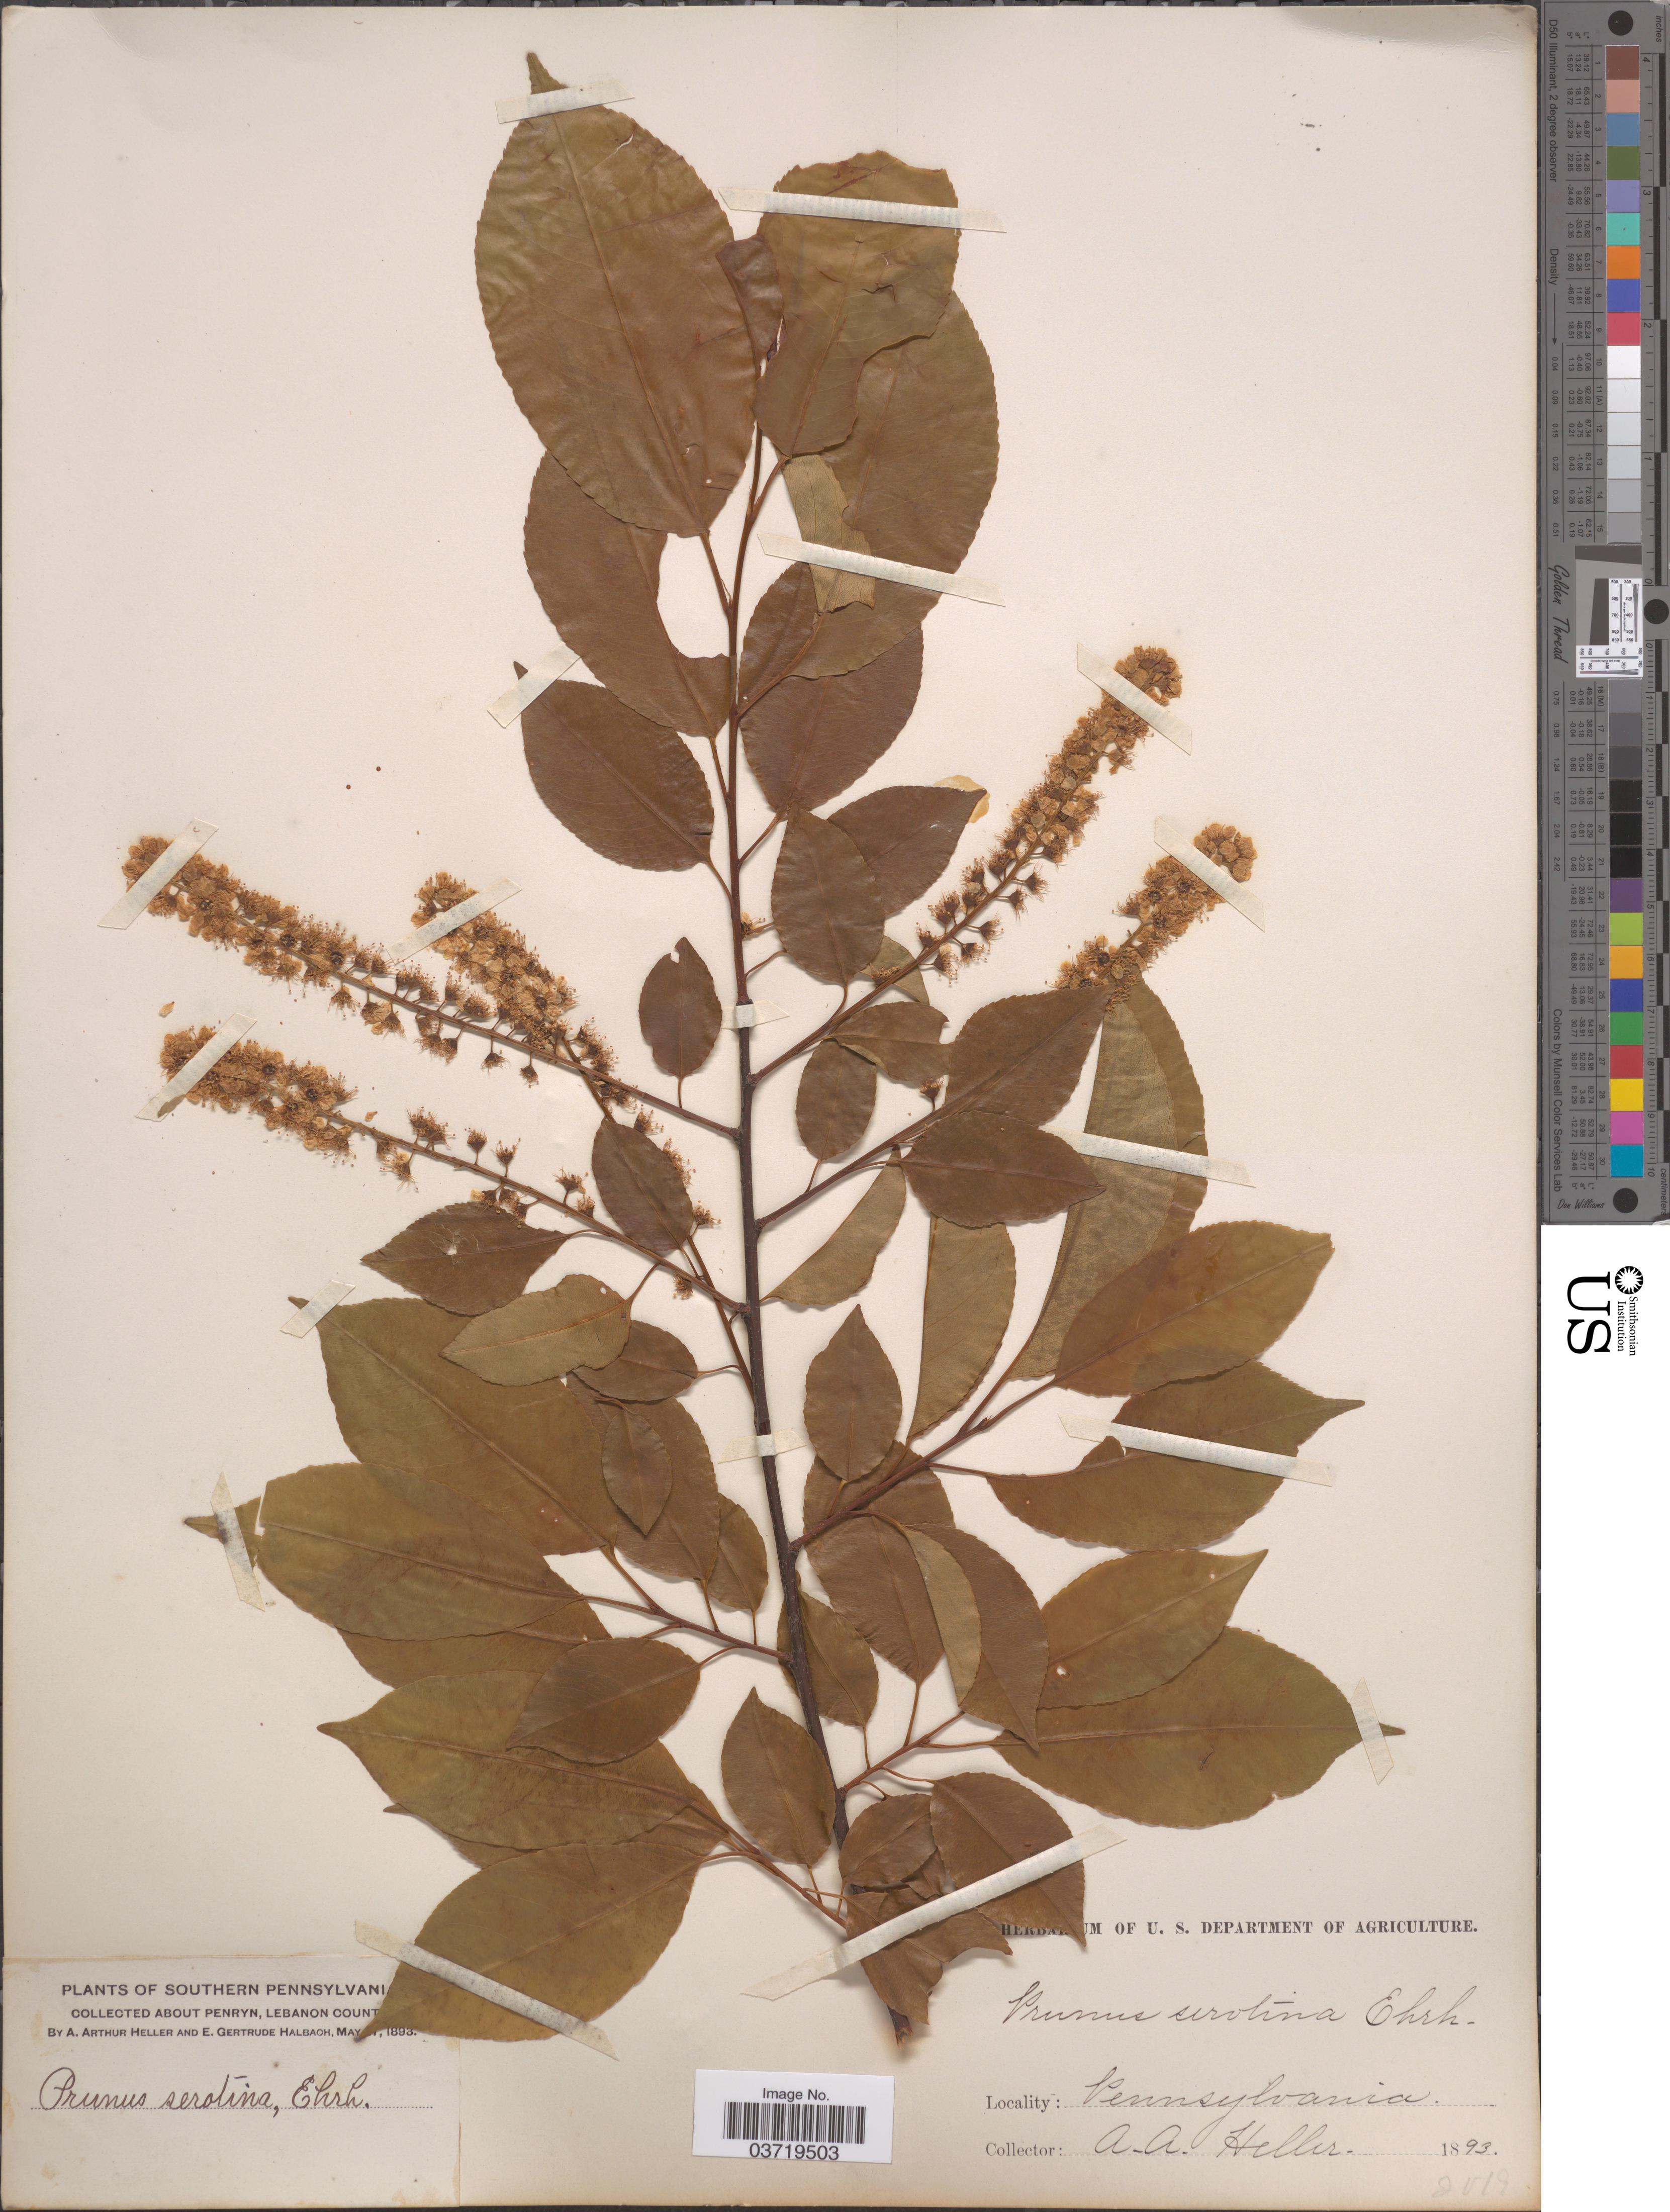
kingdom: Plantae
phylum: Tracheophyta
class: Magnoliopsida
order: Rosales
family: Rosaceae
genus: Prunus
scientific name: Prunus serotina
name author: Ehrh.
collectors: A. A. Heller & E. G. Halbach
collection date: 1893-05-21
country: United States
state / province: Pennsylvania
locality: Southern Pennsylvania. About Penryn, Lebanon County.